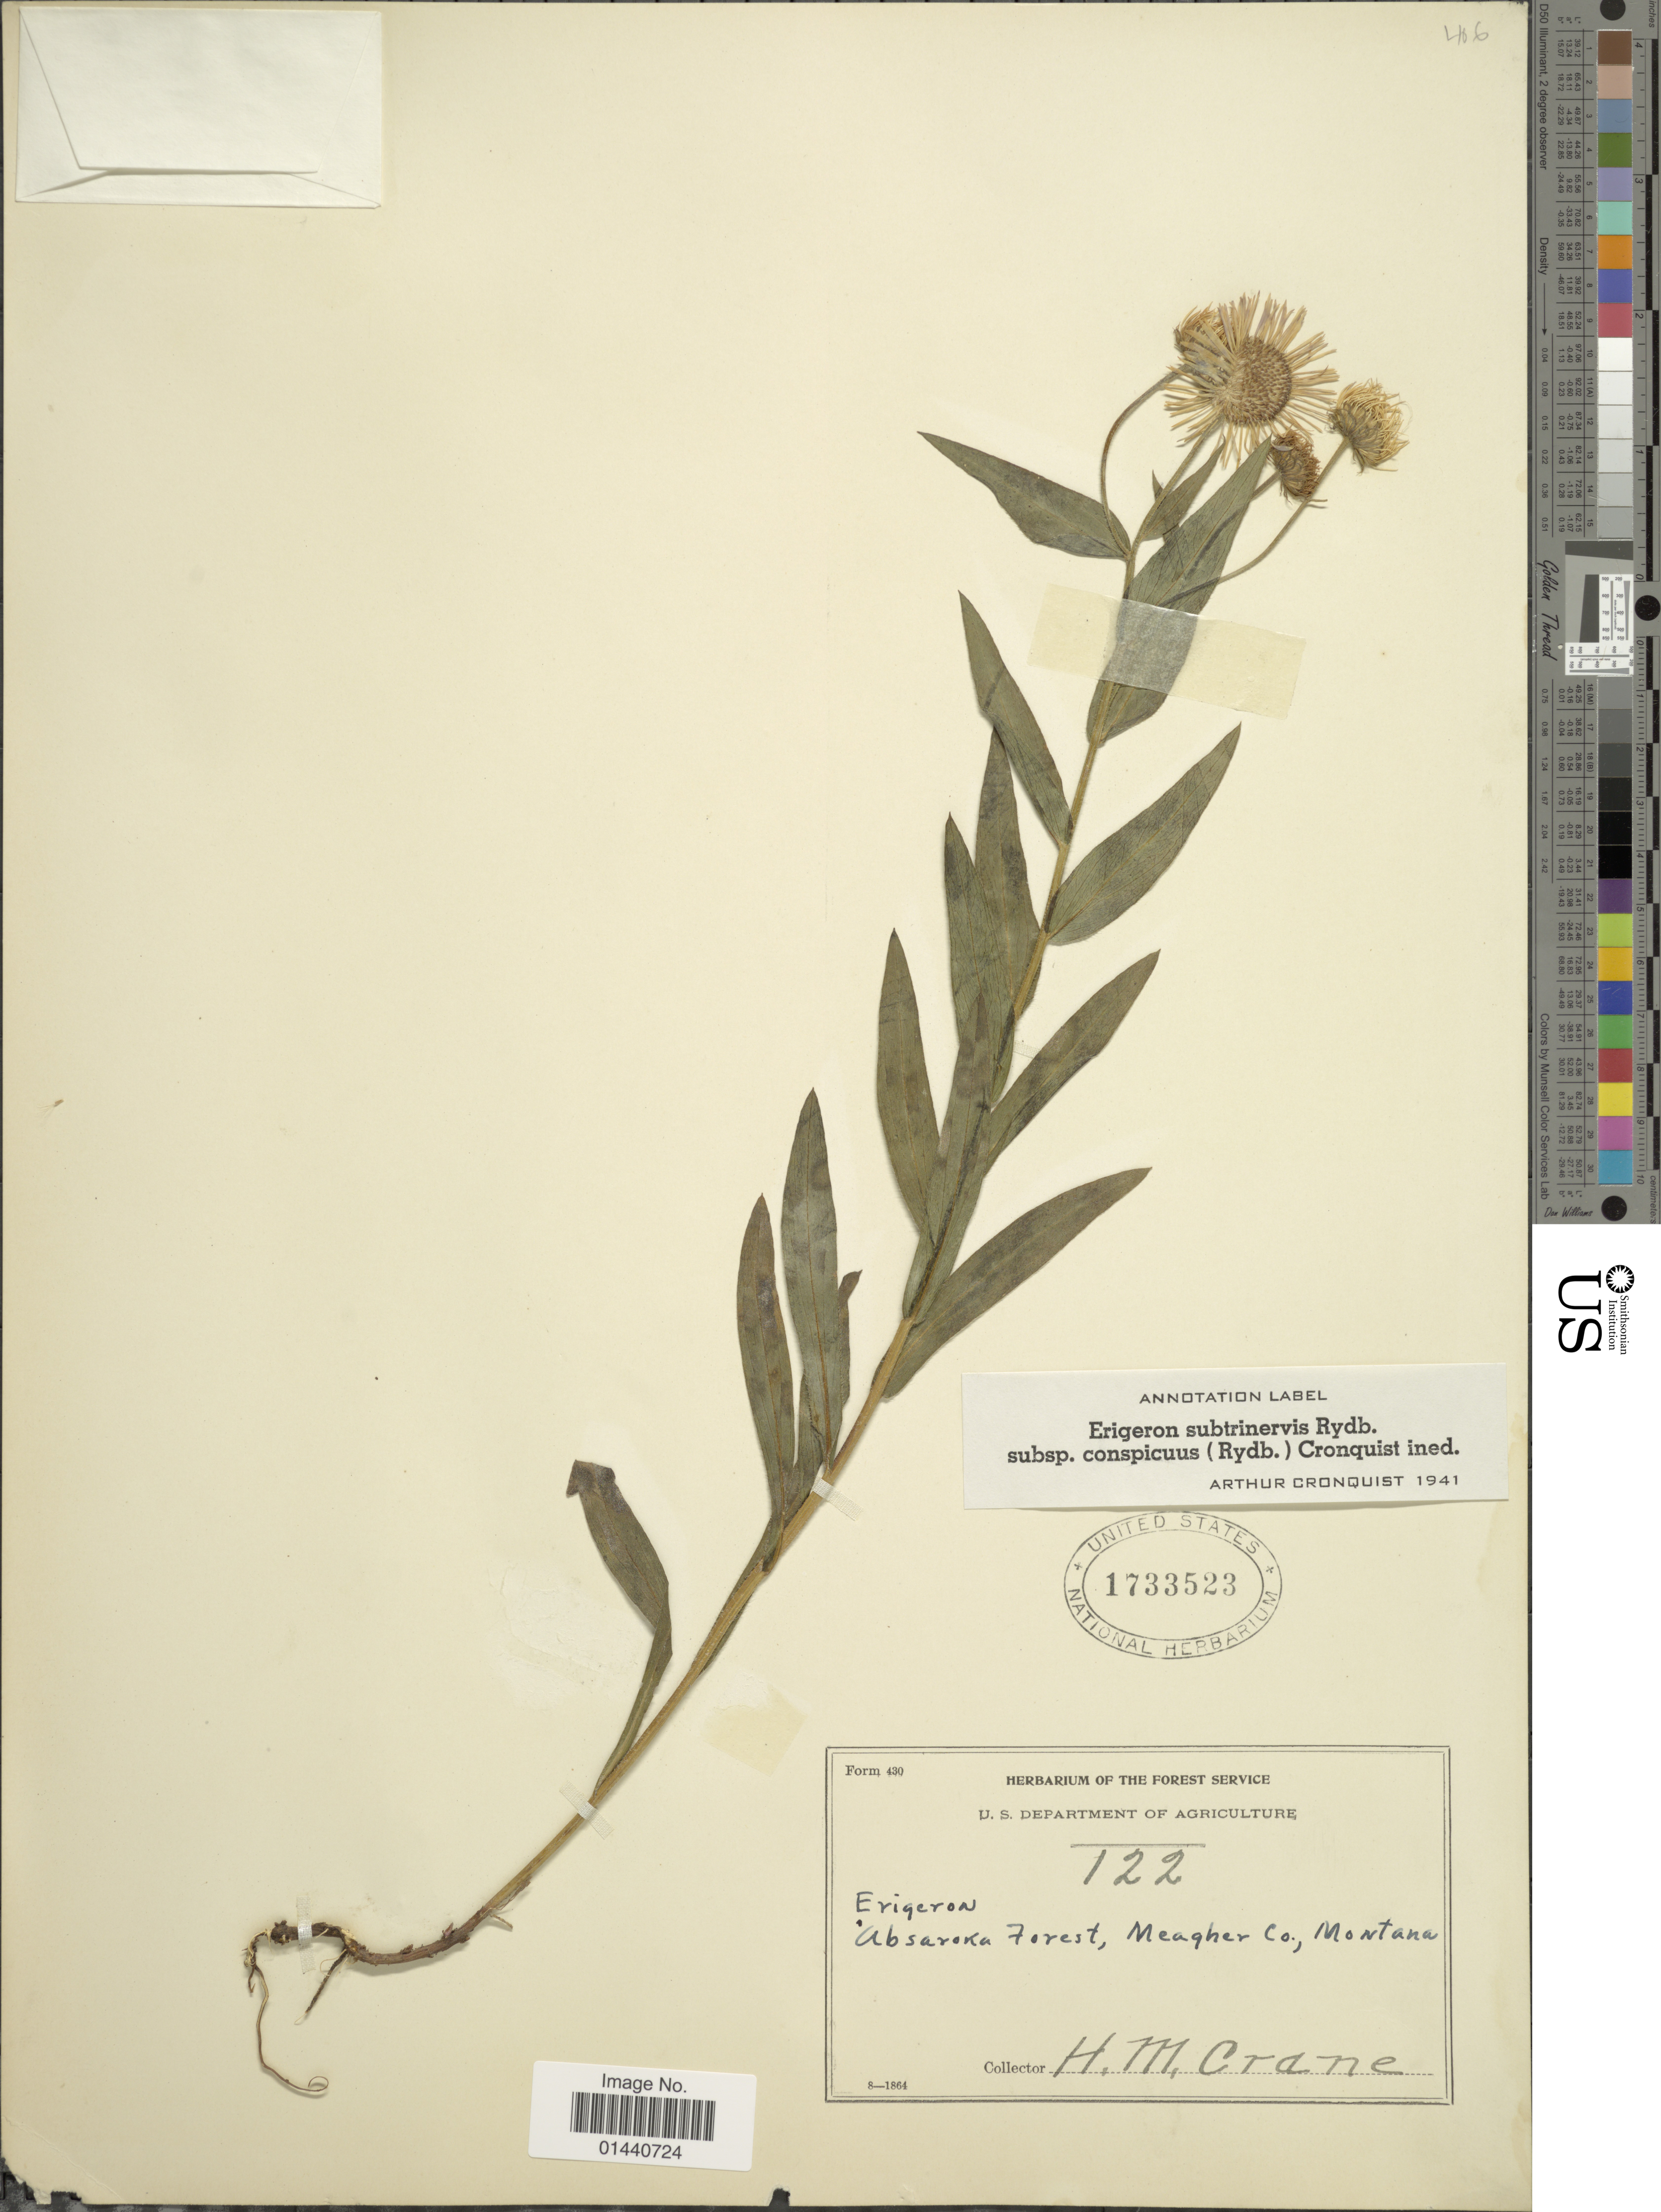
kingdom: Plantae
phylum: Tracheophyta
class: Magnoliopsida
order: Asterales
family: Asteraceae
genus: Erigeron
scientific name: Erigeron subtrinervis var. conspicuus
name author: (Rydb.) Cronq.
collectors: H. Crane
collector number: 122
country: United States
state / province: Montana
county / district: Meagher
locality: Absaroka Forest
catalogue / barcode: US 1733523